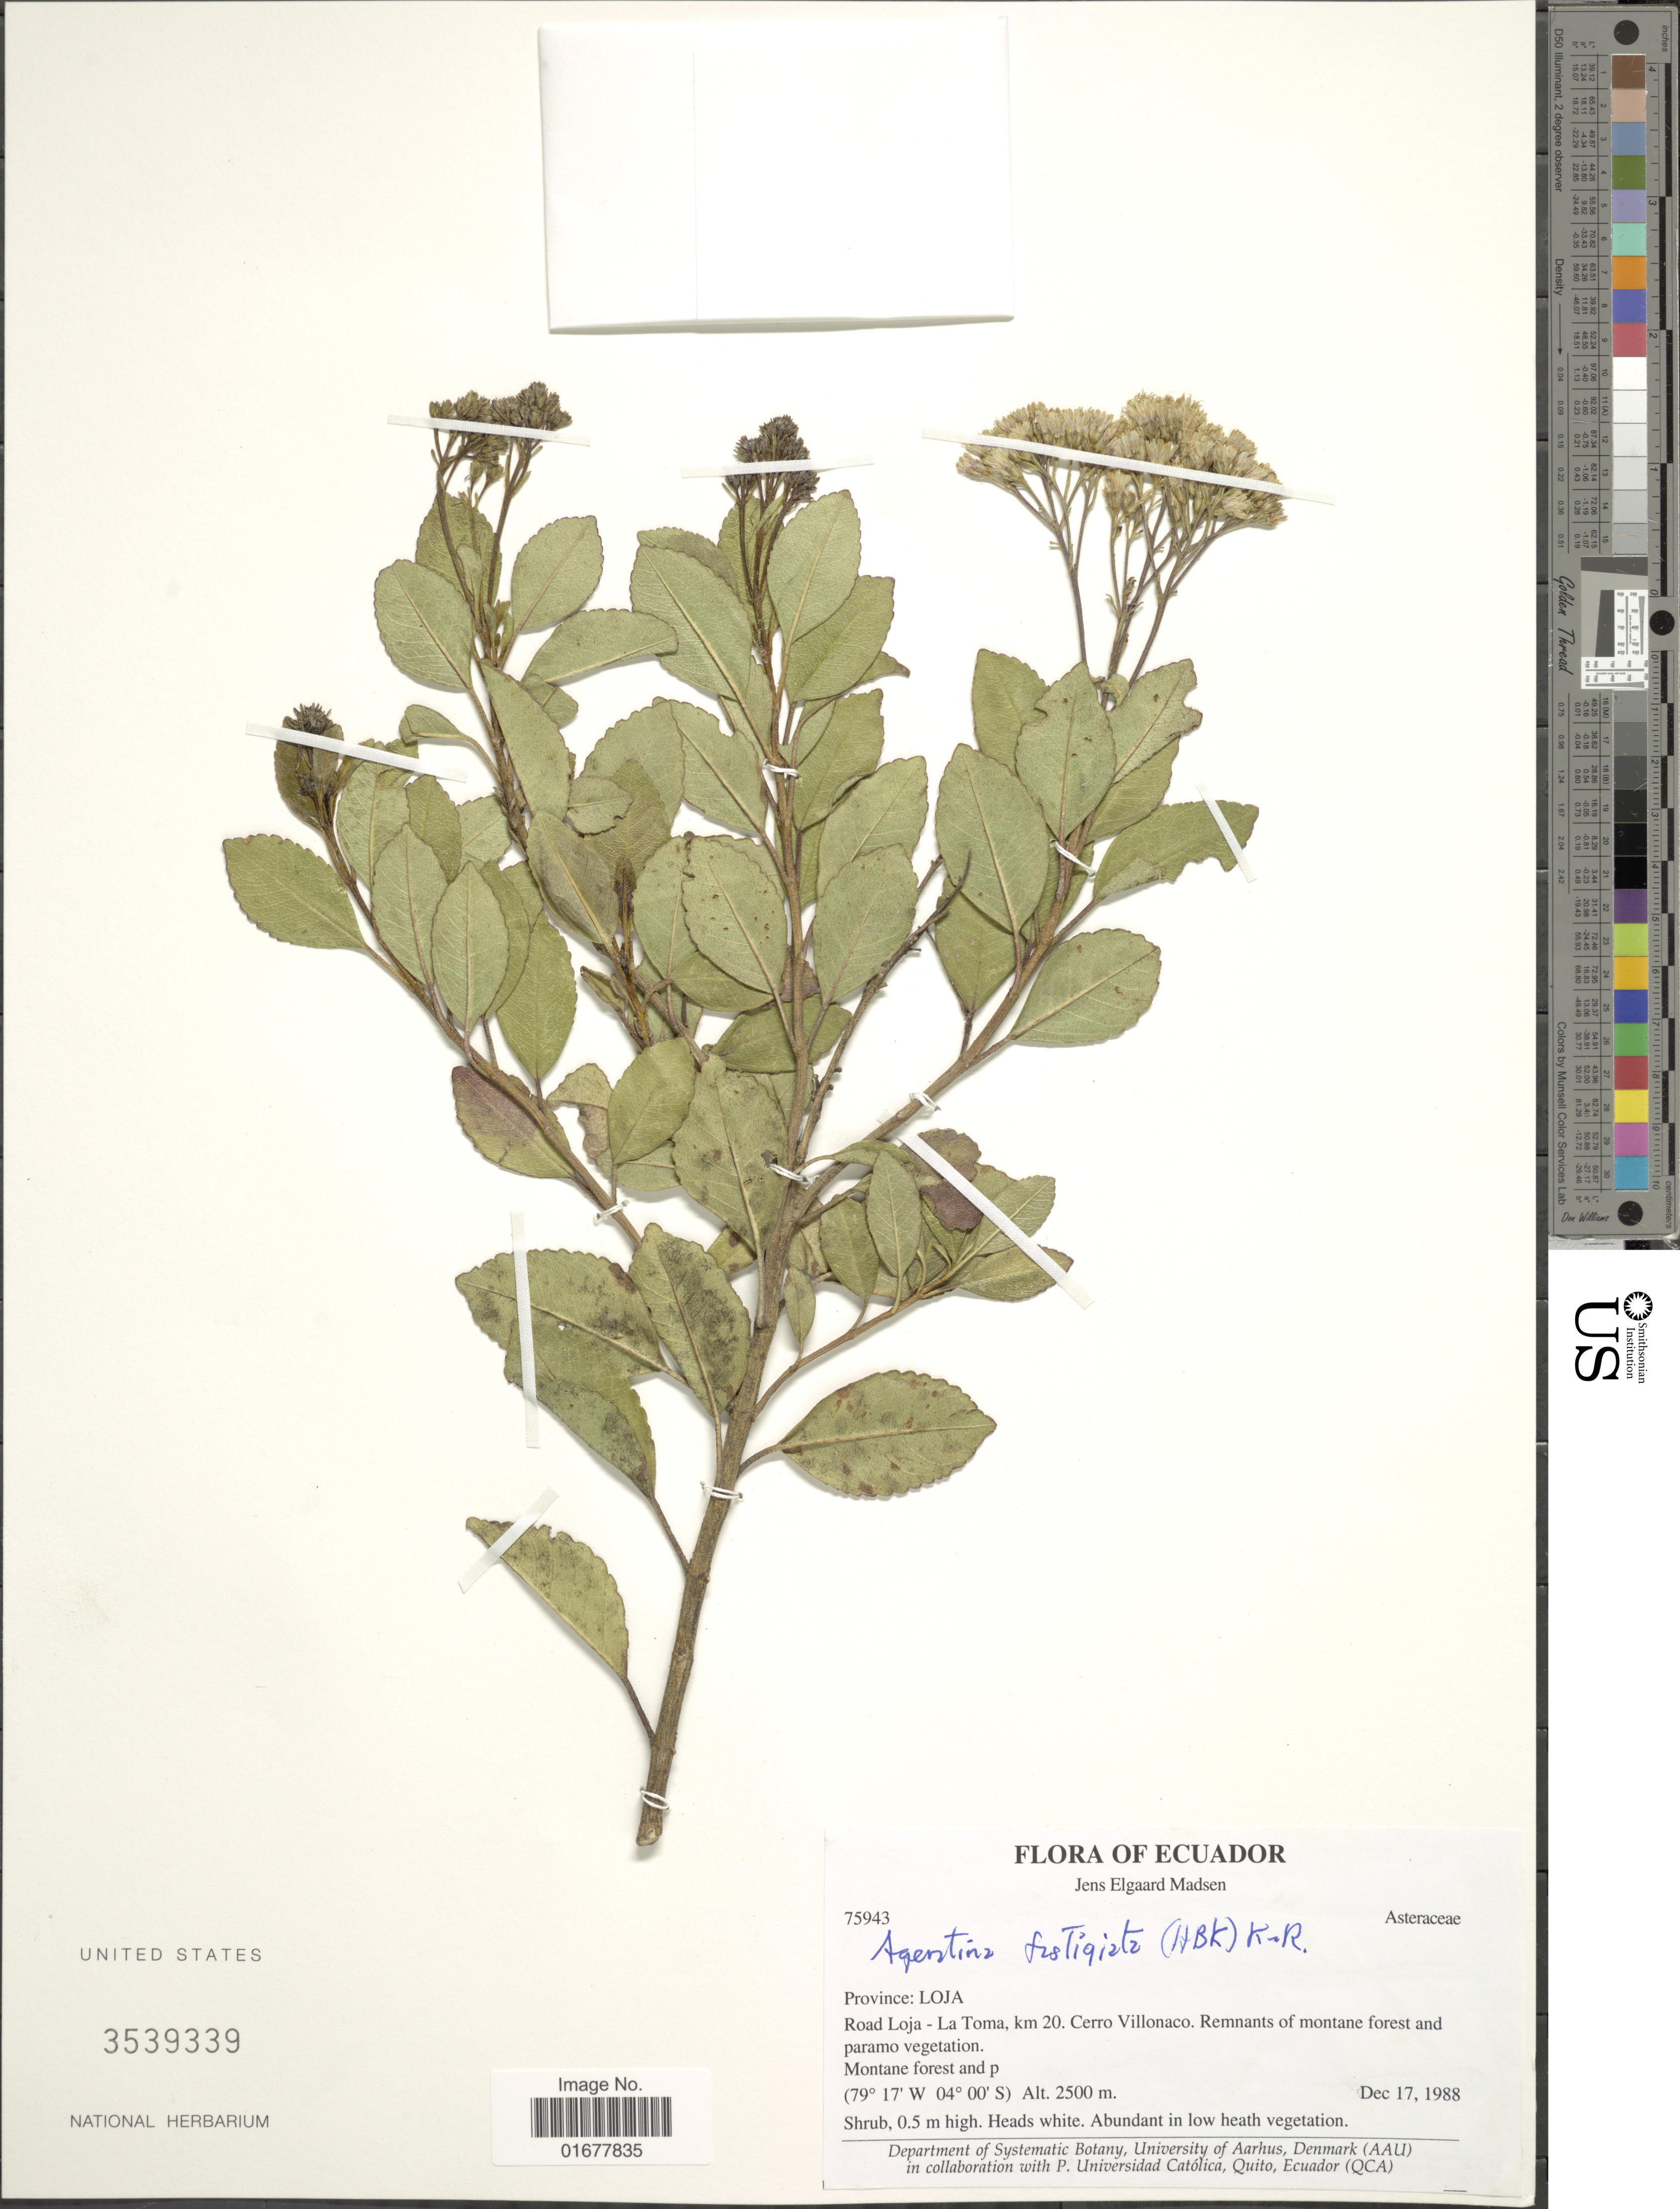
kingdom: Plantae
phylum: Tracheophyta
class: Magnoliopsida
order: Asterales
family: Asteraceae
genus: Ageratina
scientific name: Ageratina dendroides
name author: (Spreng.) R.M. King & H. Rob.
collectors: J. E. Madsen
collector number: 75943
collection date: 1988-12-17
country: Ecuador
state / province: Loja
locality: Province: Loja, Road Loja - La Toma, km 20. Cerro Villonaco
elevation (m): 2500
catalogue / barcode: US 3539339